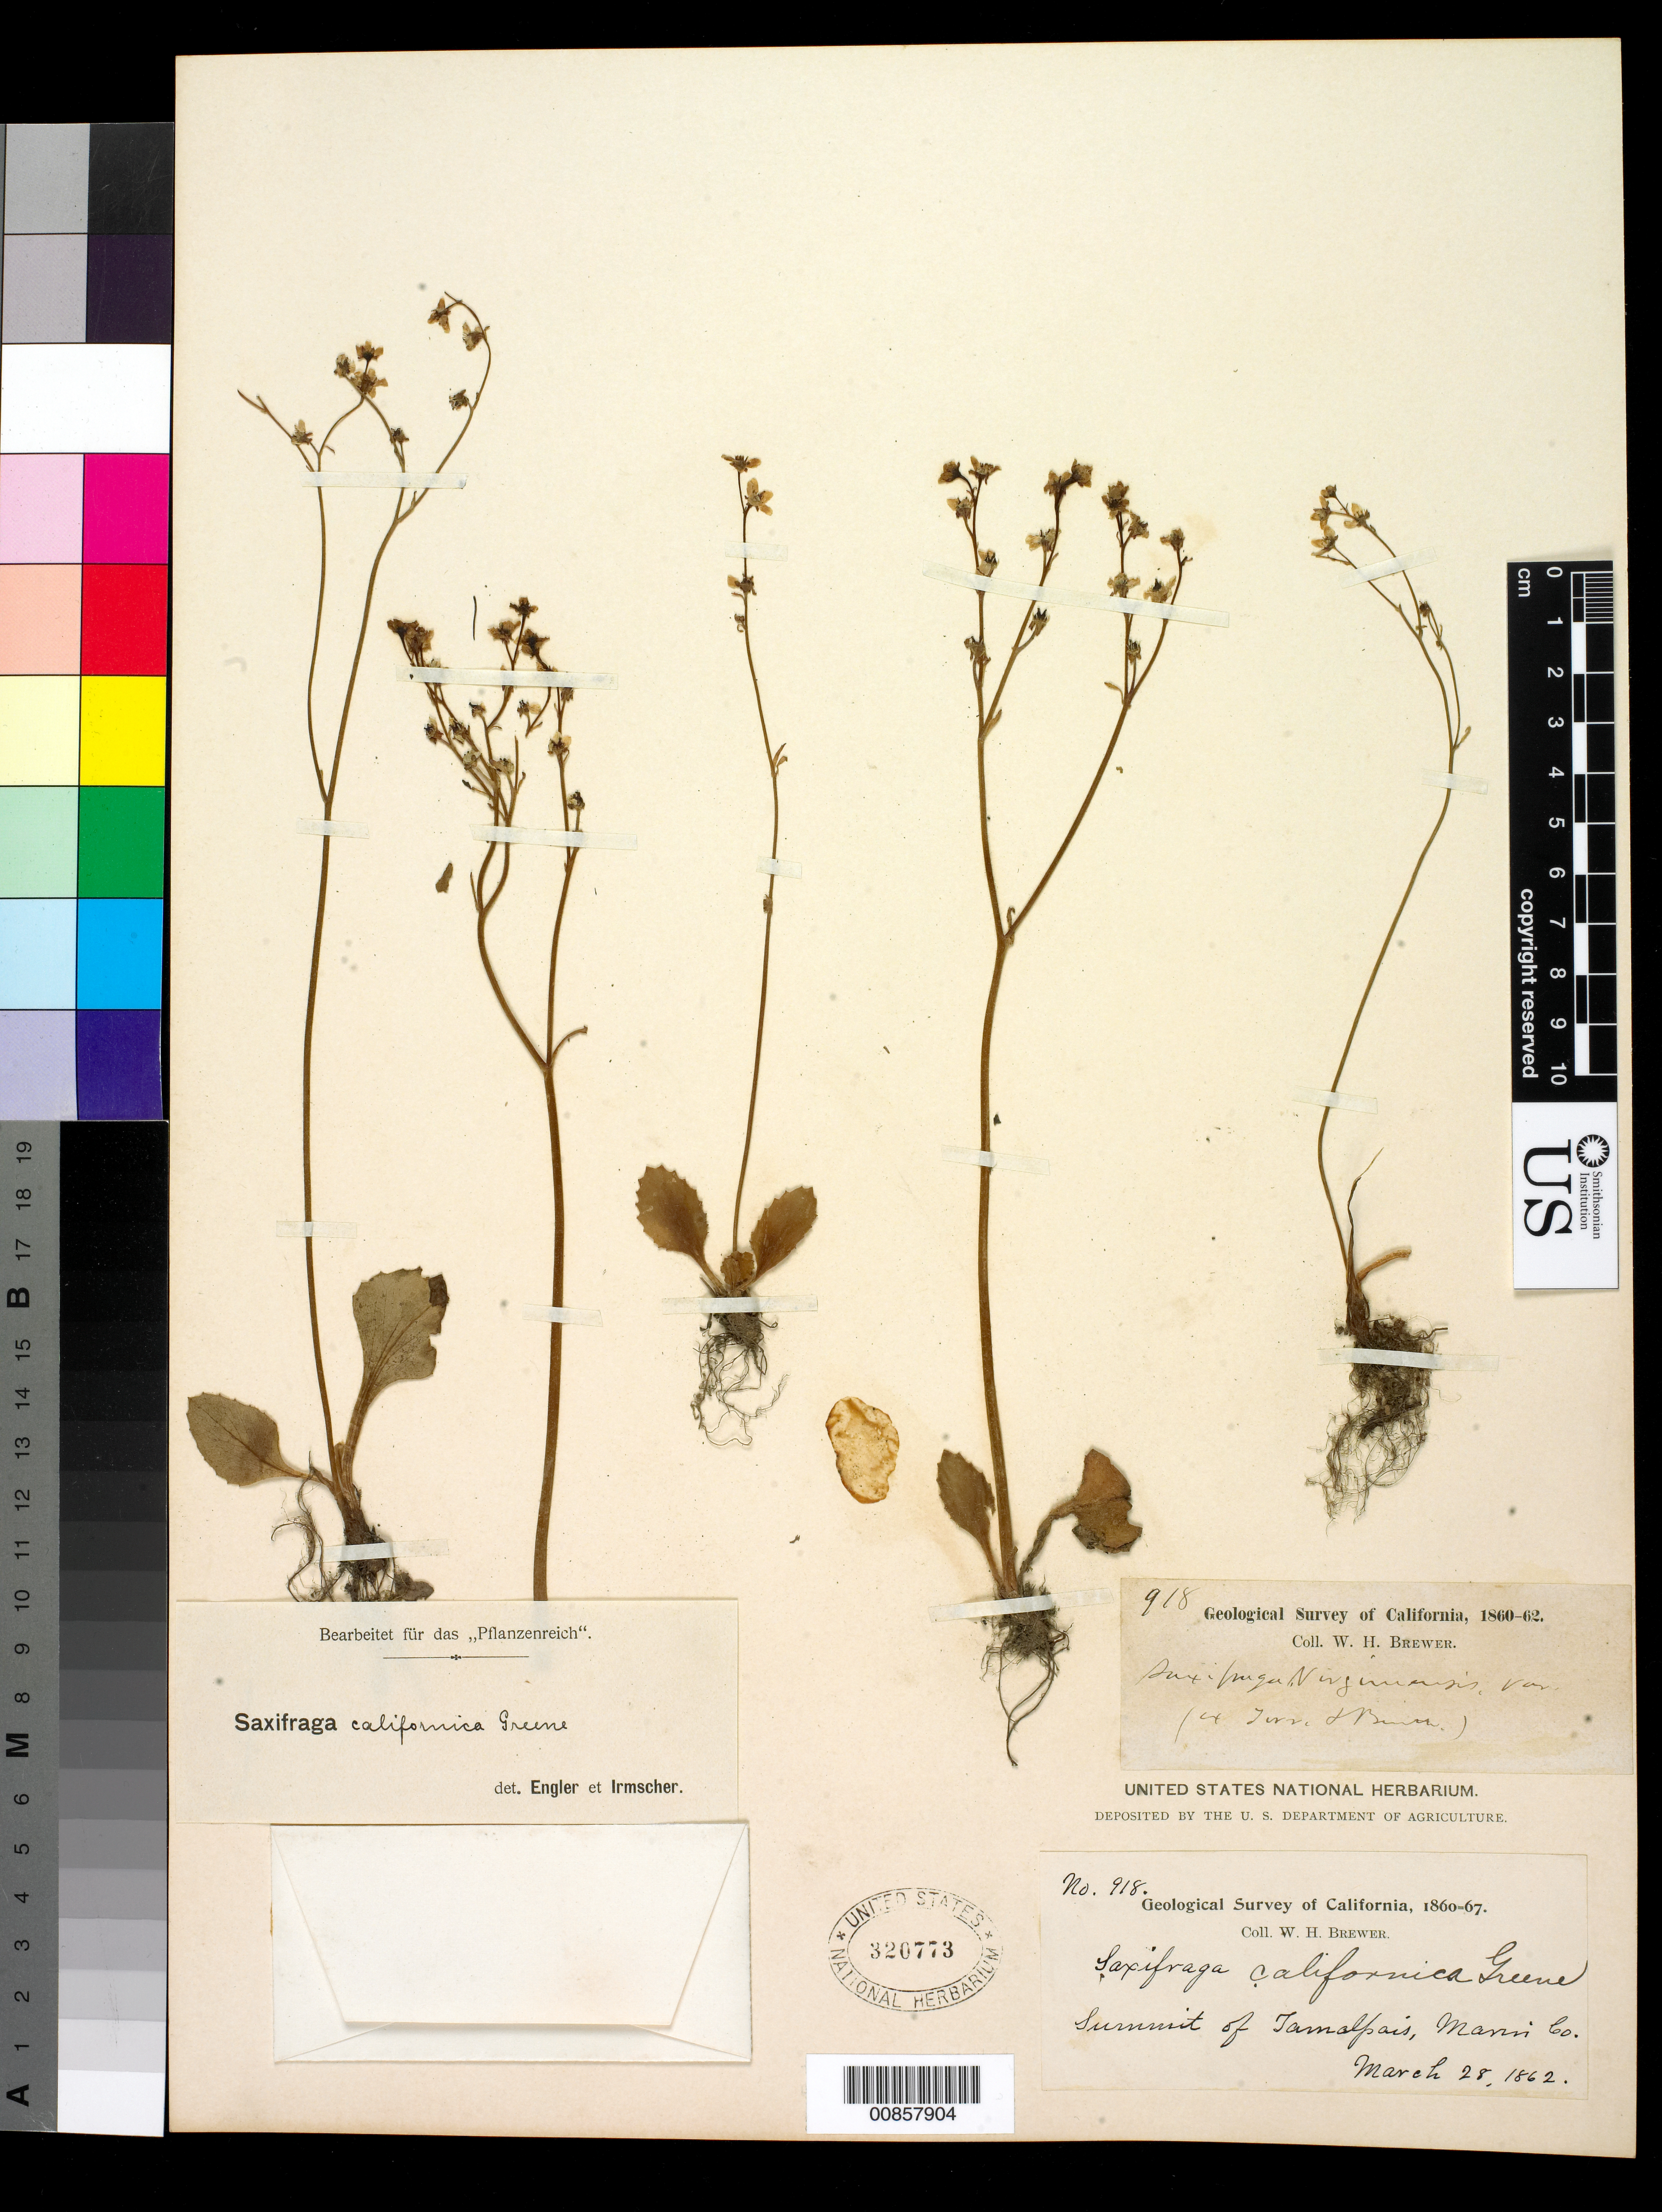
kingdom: Plantae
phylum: Tracheophyta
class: Magnoliopsida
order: Saxifragales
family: Saxifragaceae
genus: Micranthes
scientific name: Micranthes californica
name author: (Greene) Small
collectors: W. H. Brewer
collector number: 918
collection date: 1862-03-28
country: United States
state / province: California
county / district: Marin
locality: Summit of Tamalpais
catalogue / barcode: US 320773